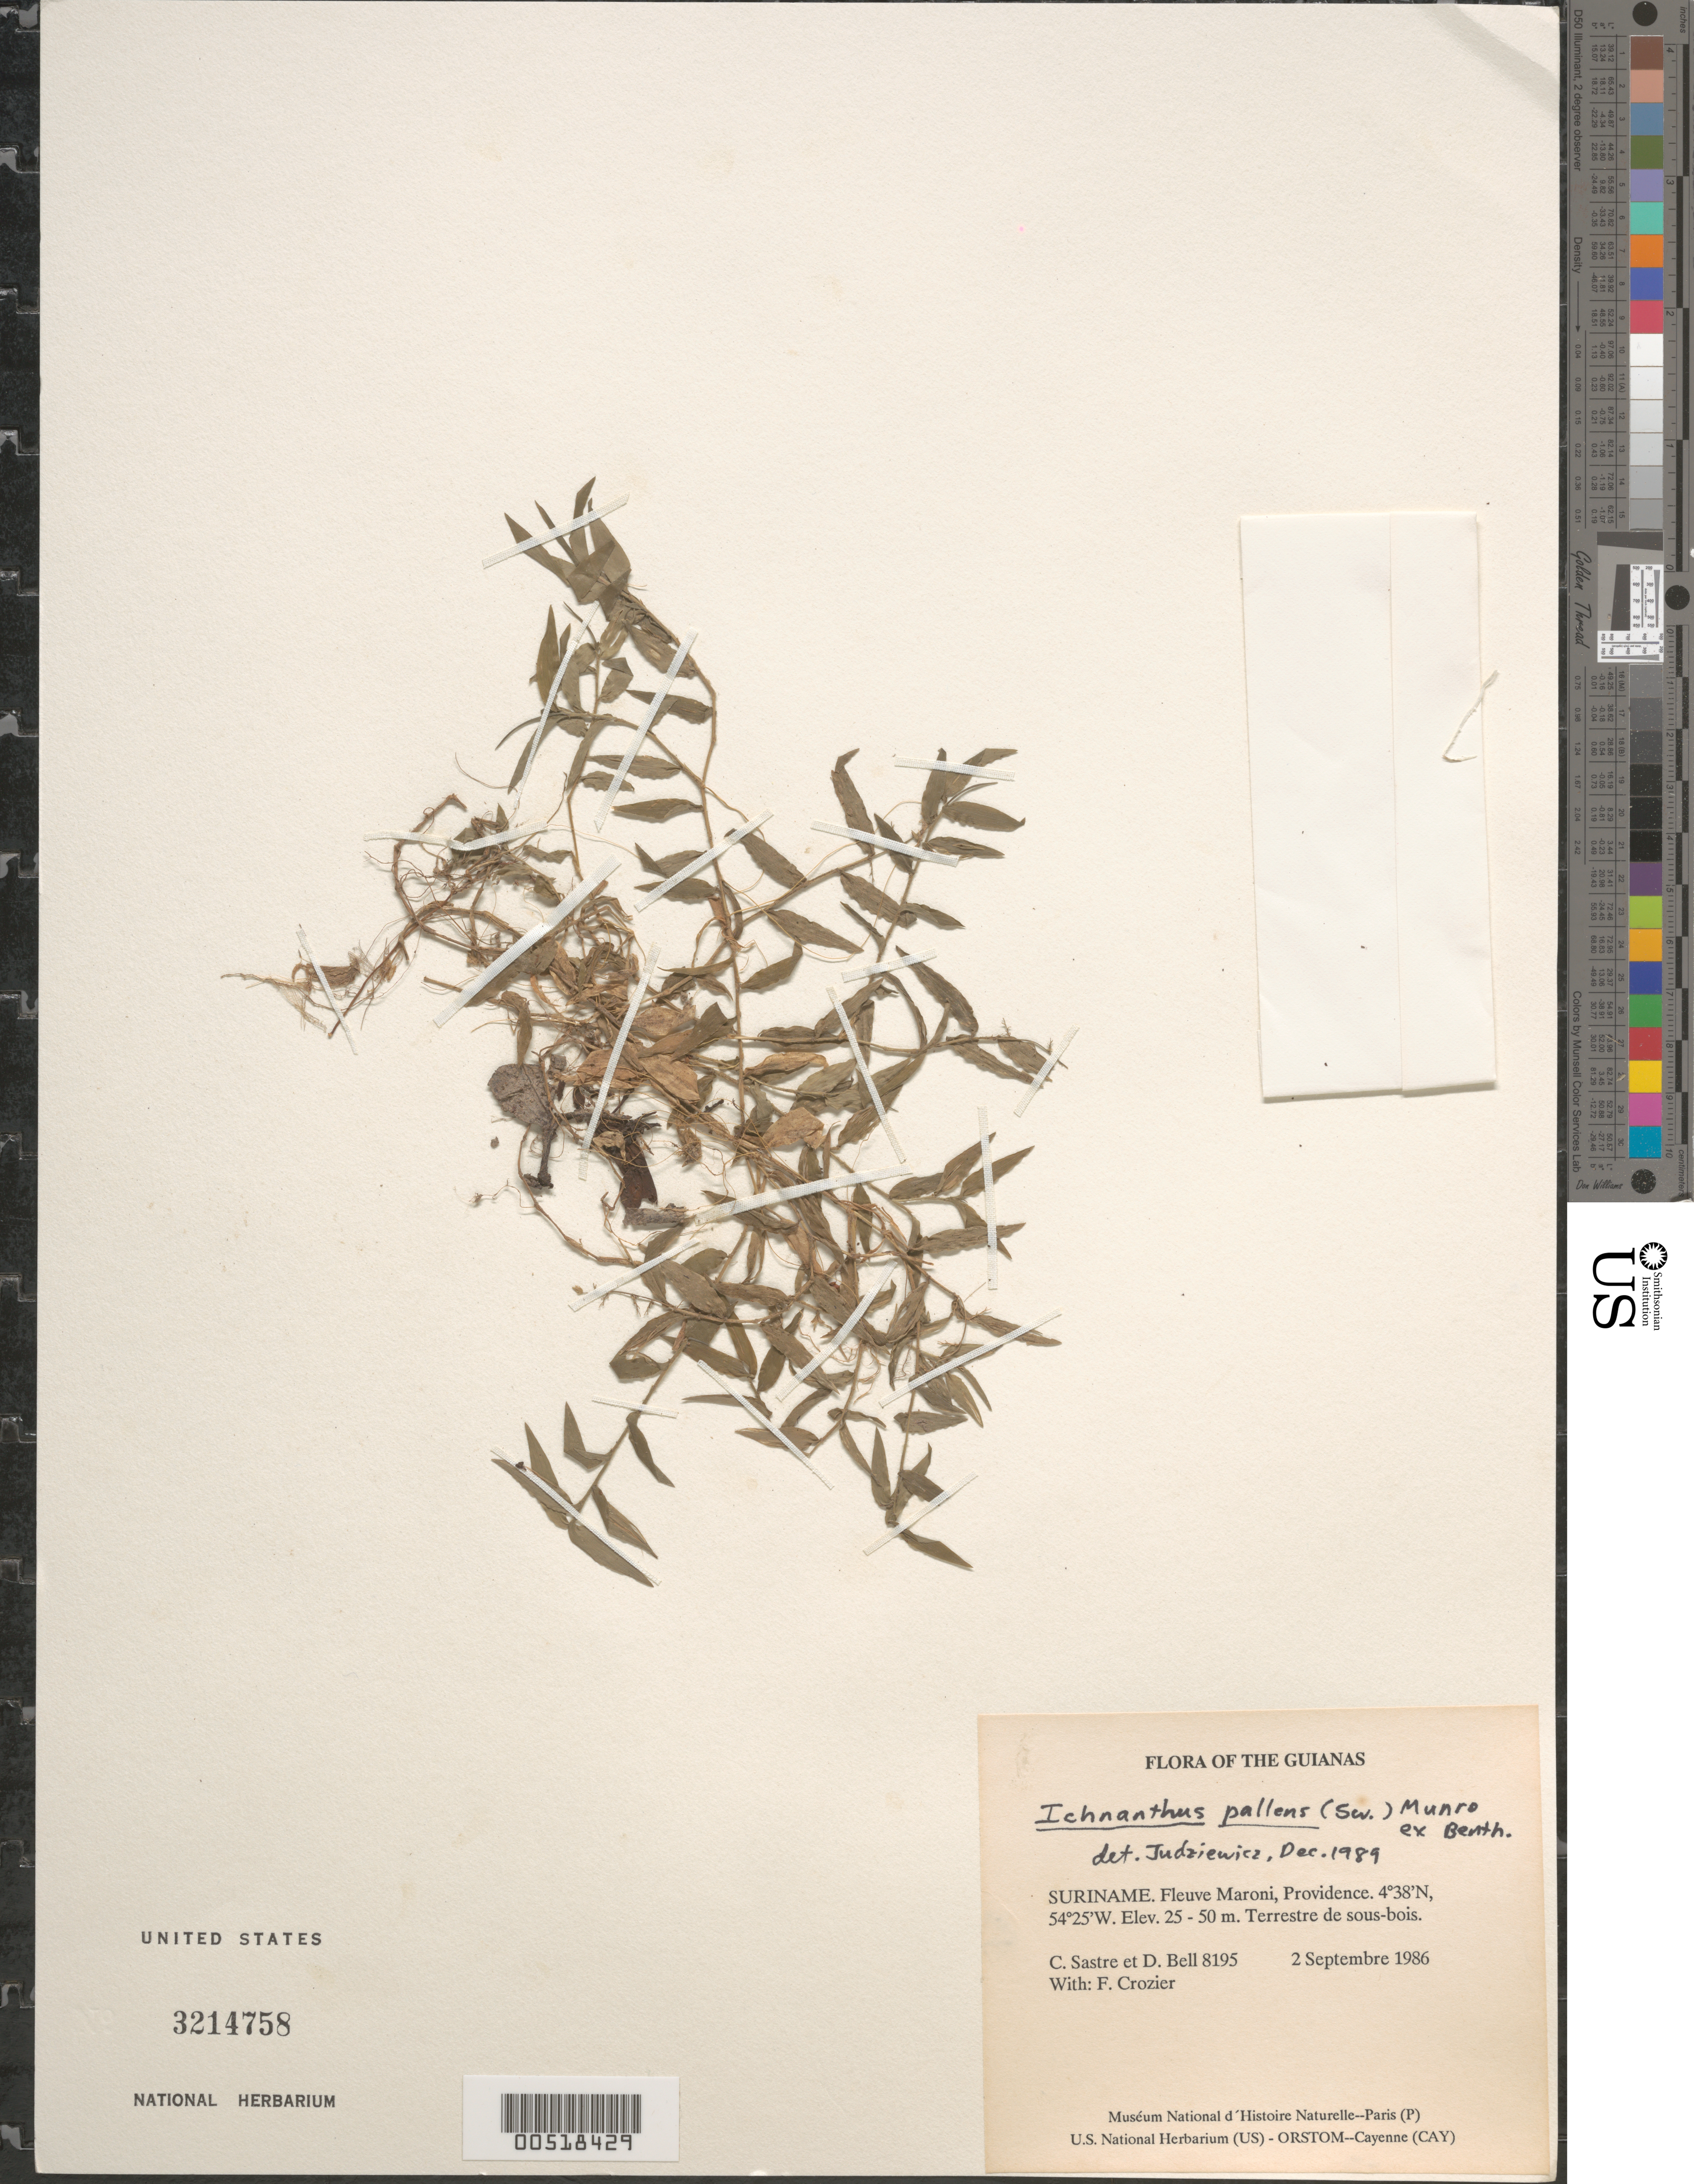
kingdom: Plantae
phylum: Tracheophyta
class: Liliopsida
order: Poales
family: Poaceae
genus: Ichnanthus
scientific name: Ichnanthus pallens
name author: (Sw.) Munro ex Benth.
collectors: C. Sastre, D. A. Bell & F. Crozier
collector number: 8195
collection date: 1986-09-02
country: Suriname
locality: Guianas. Fleuve Maroni, Providence. Terrestre de sous-bois.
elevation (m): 25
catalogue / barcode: US 3214758